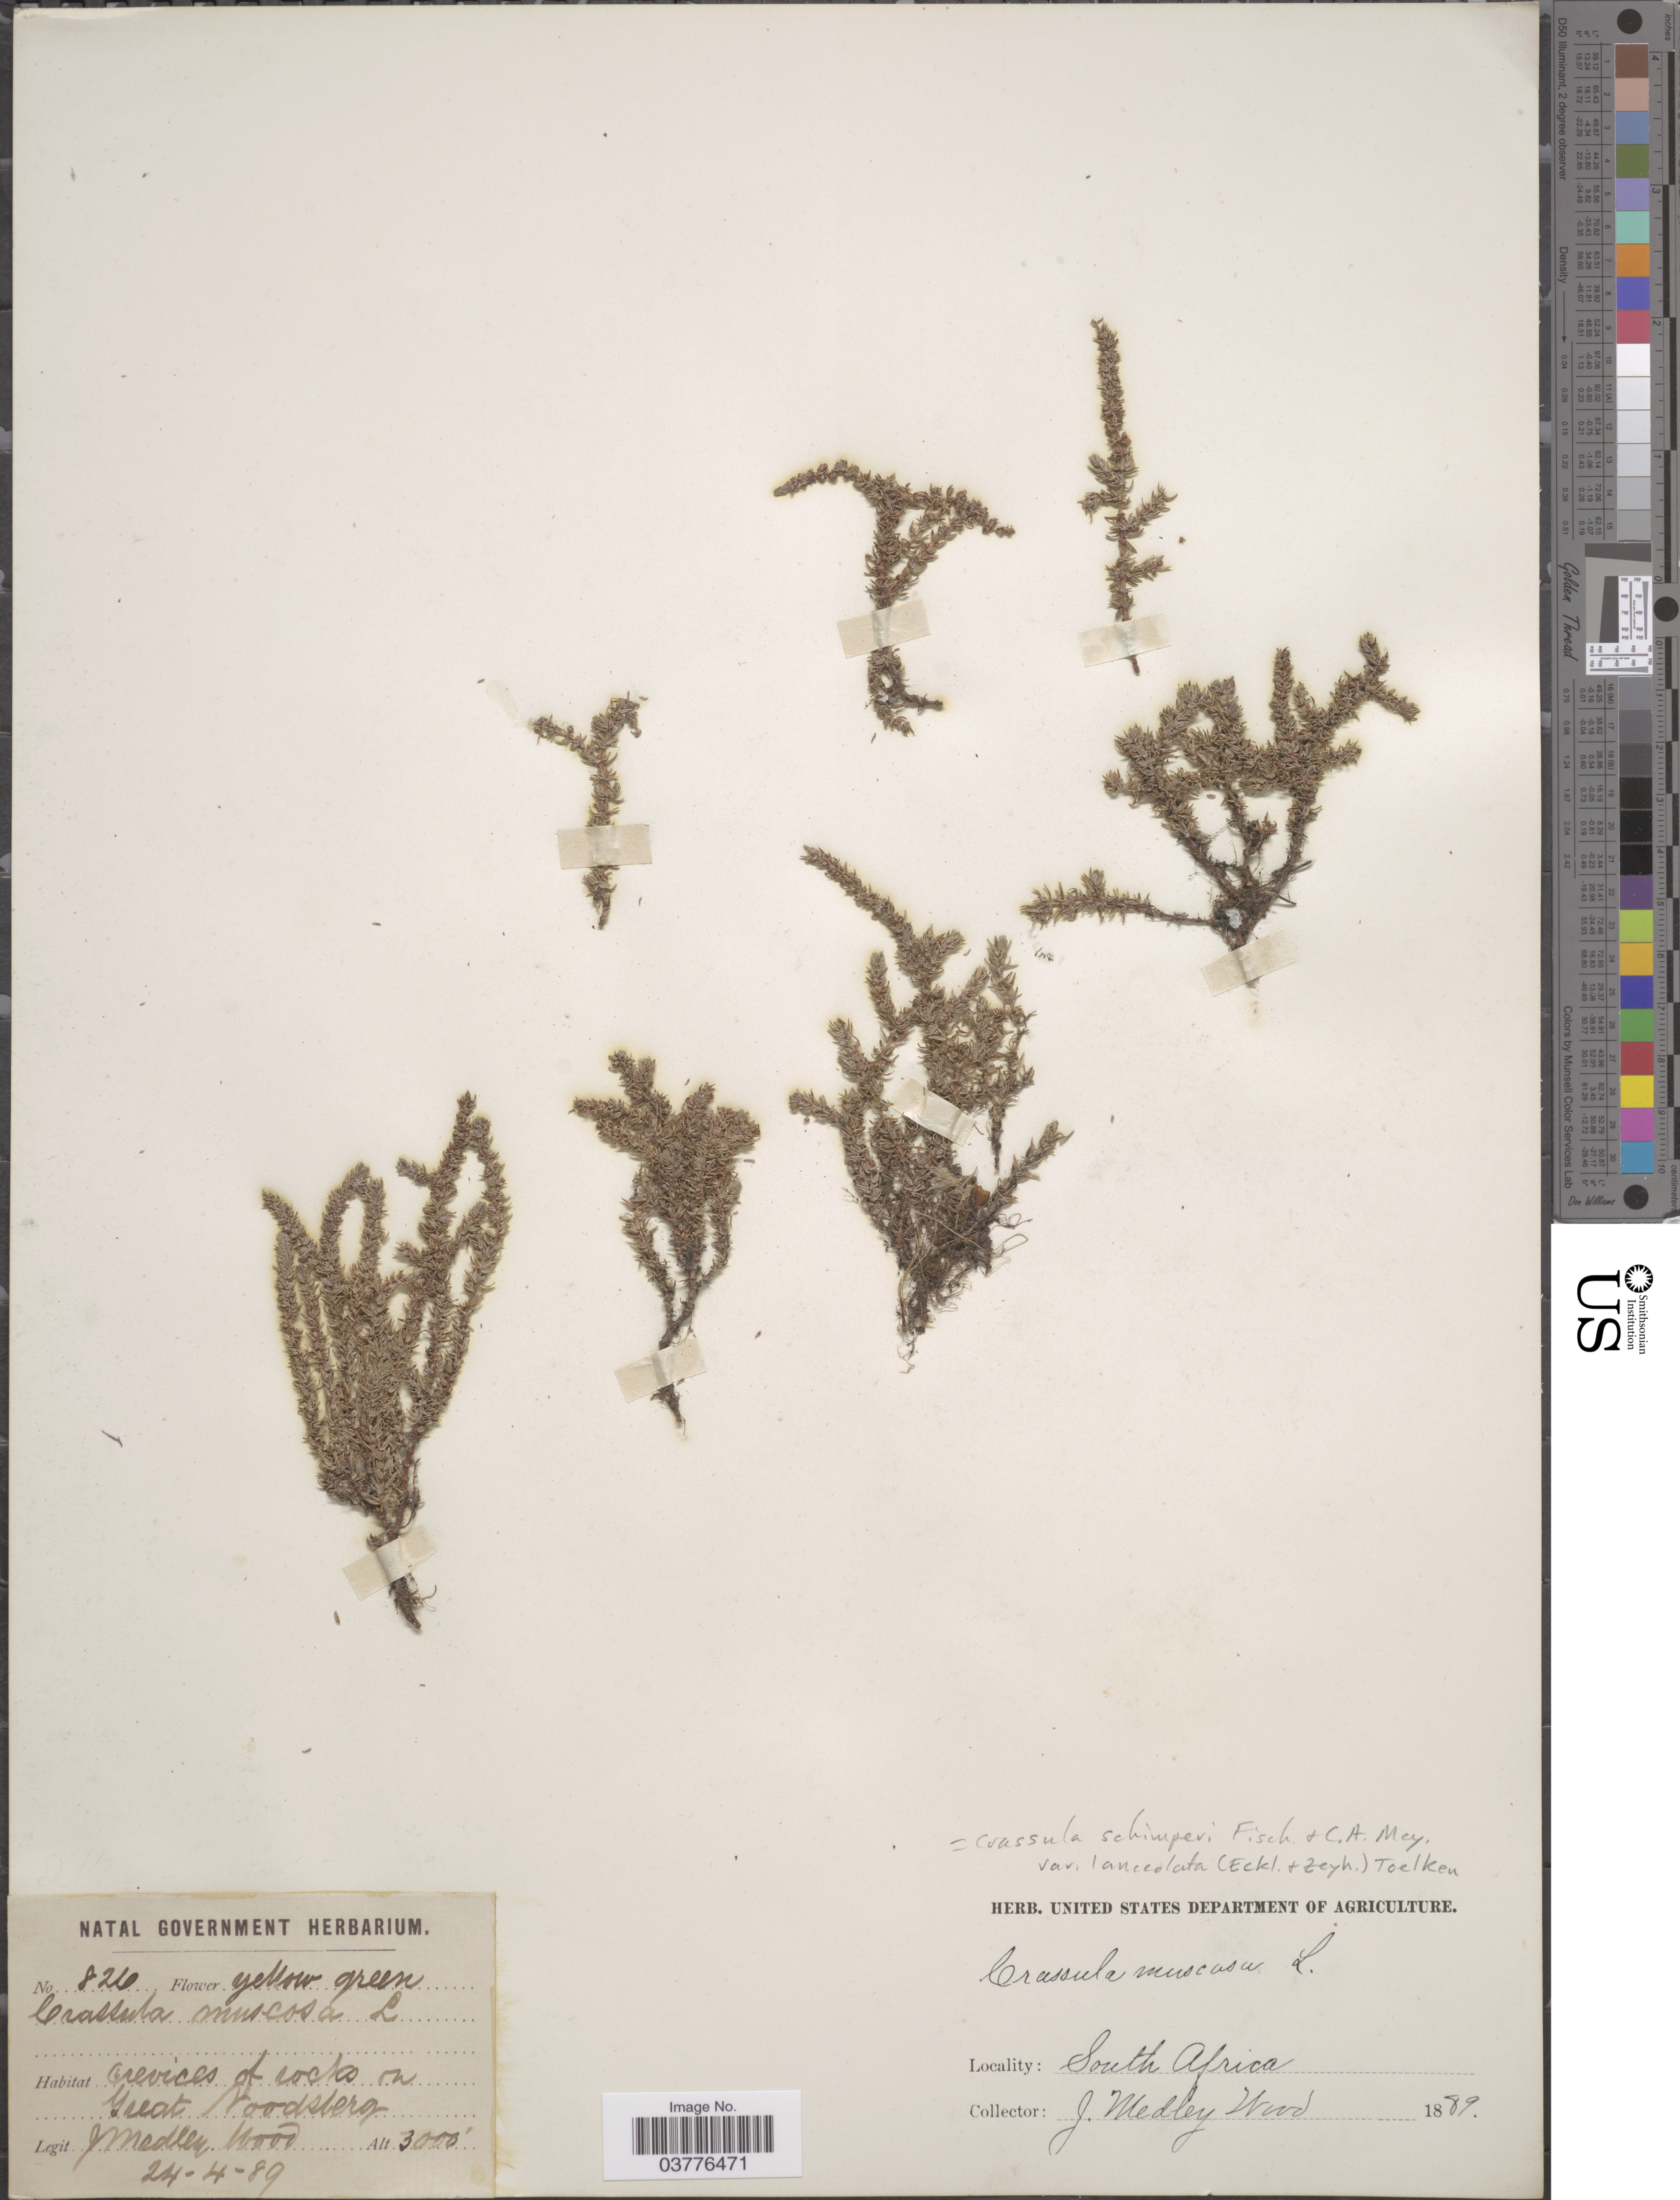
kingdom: Plantae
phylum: Tracheophyta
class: Magnoliopsida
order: Saxifragales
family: Crassulaceae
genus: Crassula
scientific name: Crassula schimperi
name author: Fisch. & C.A. Mey.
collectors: J. Medley Wood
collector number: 826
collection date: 1889-04-24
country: South Africa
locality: Crevices of rocks on Great Noodsberg.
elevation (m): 914